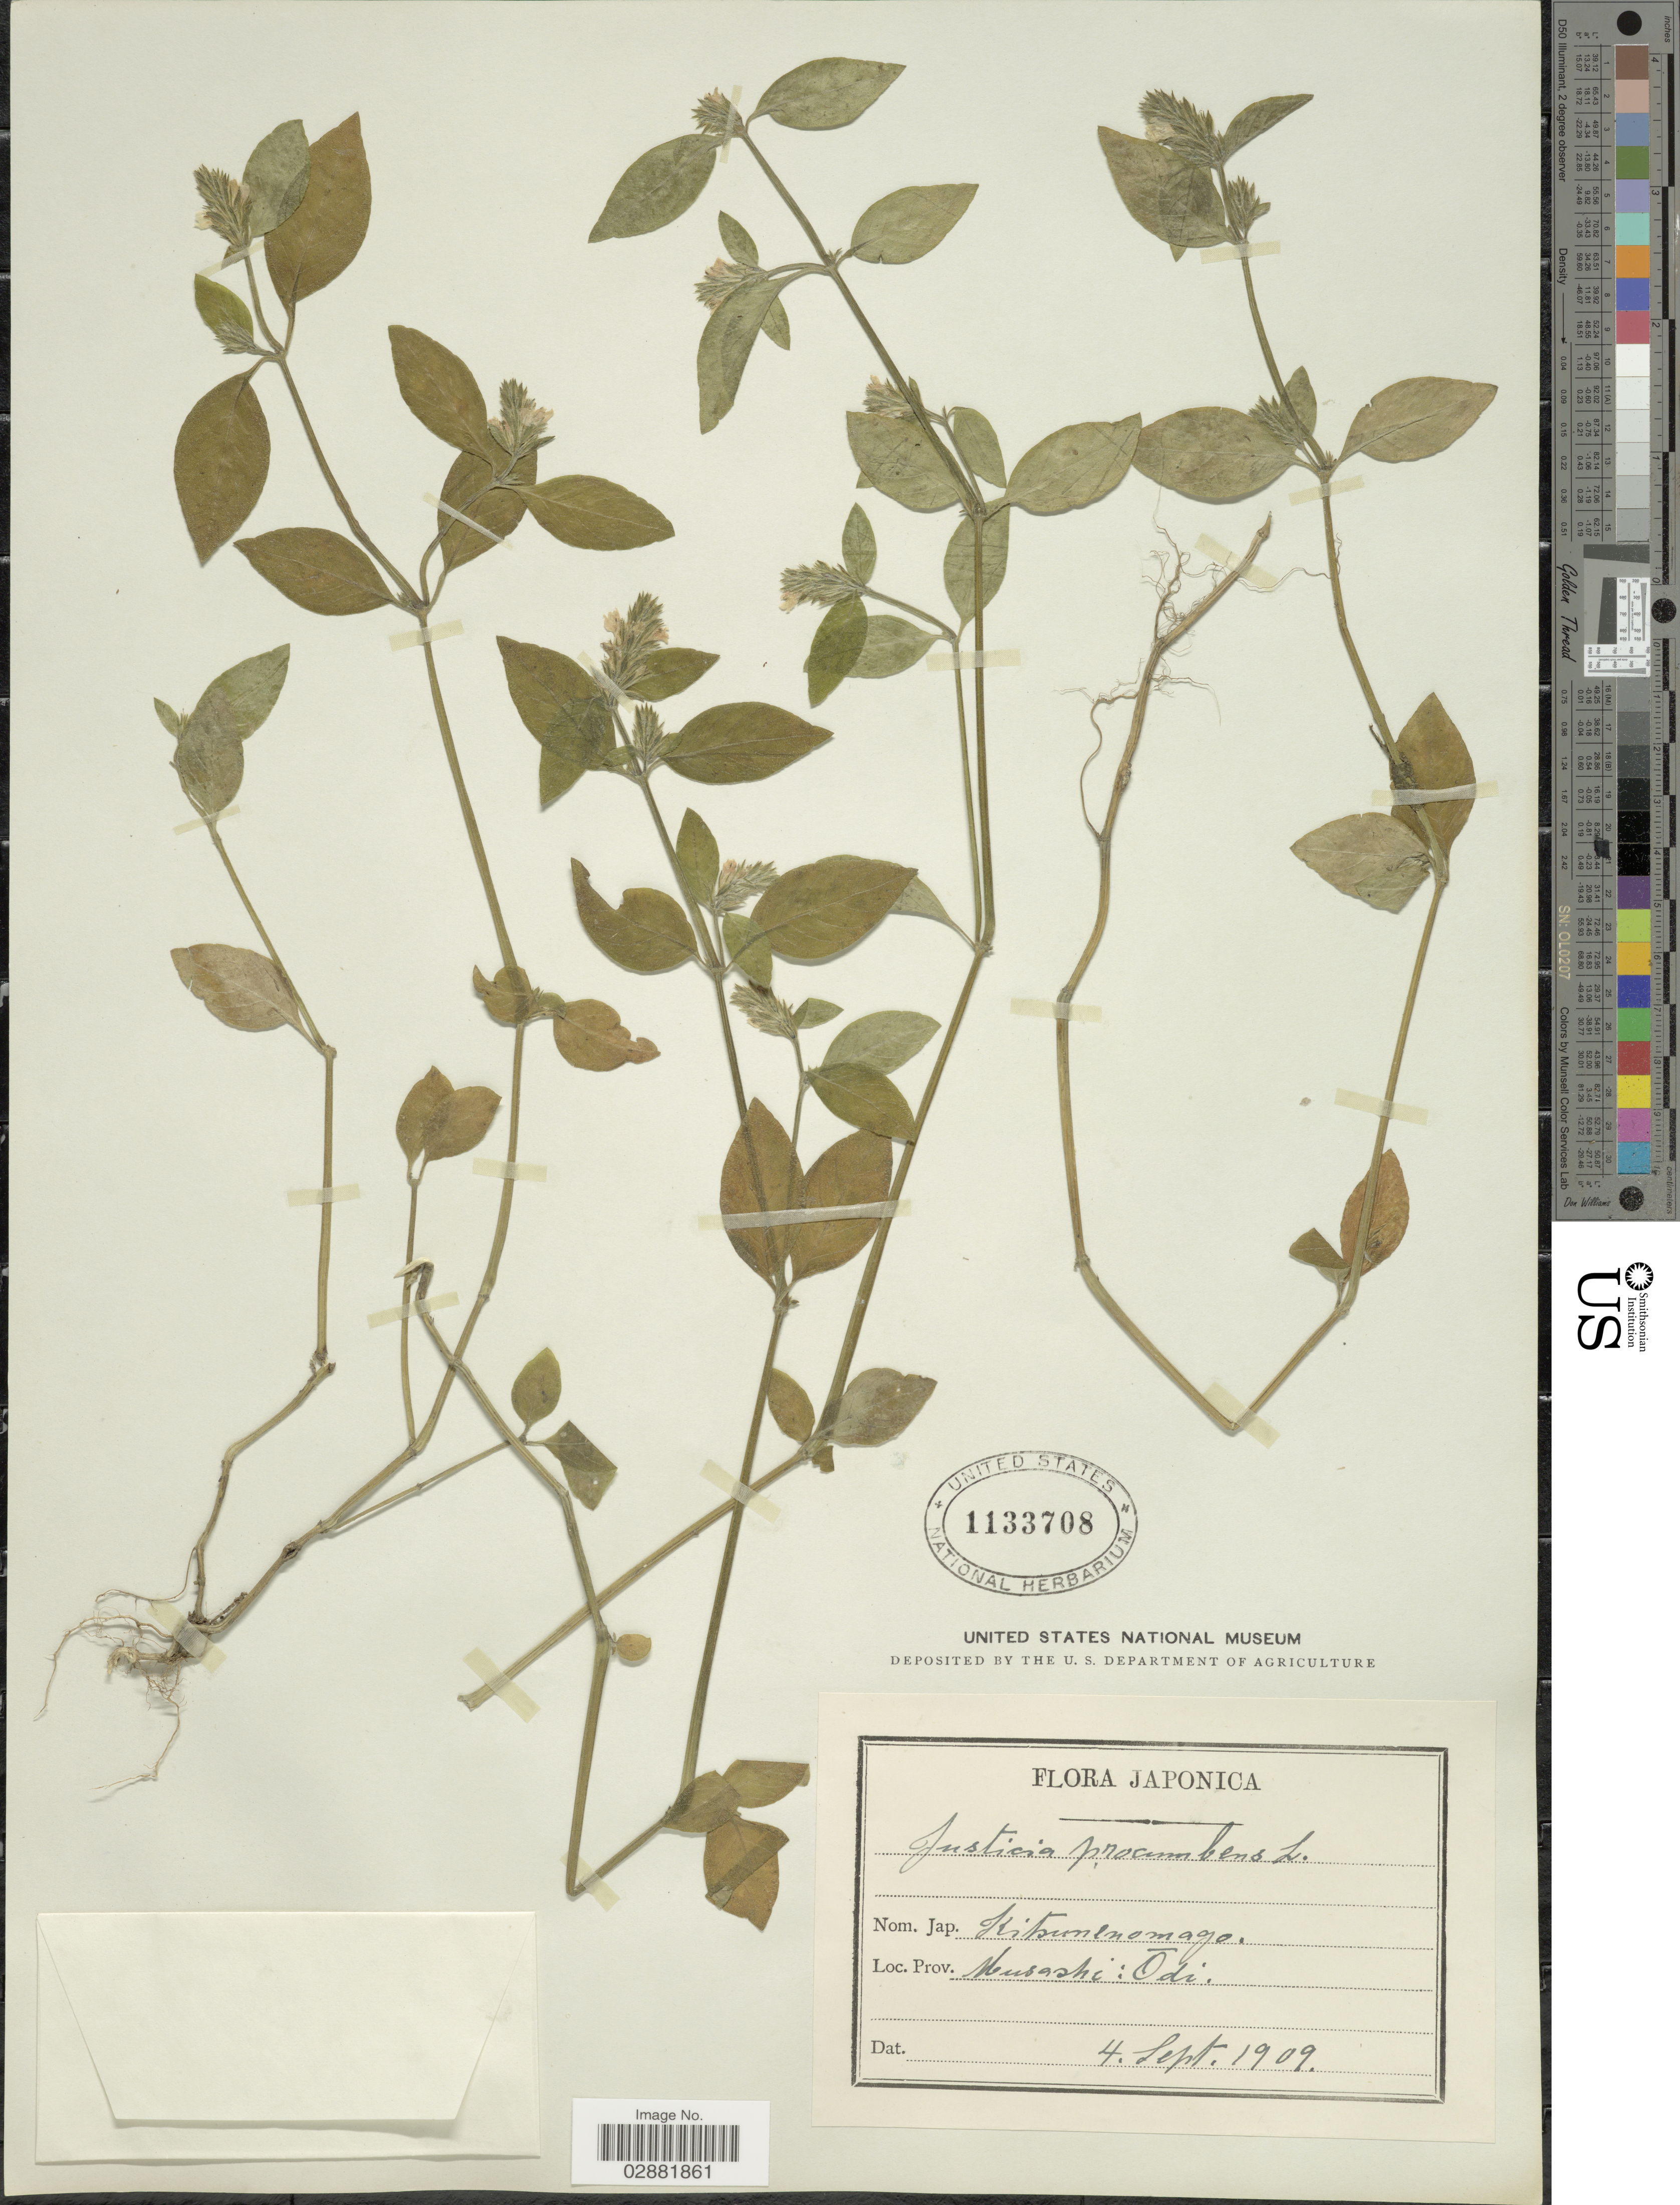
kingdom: Plantae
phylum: Tracheophyta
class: Magnoliopsida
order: Lamiales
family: Acanthaceae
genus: Justicia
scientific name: Justicia procumbens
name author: L.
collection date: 1909-09-04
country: Japan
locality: Musashi, Odi.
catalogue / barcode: US 1133708